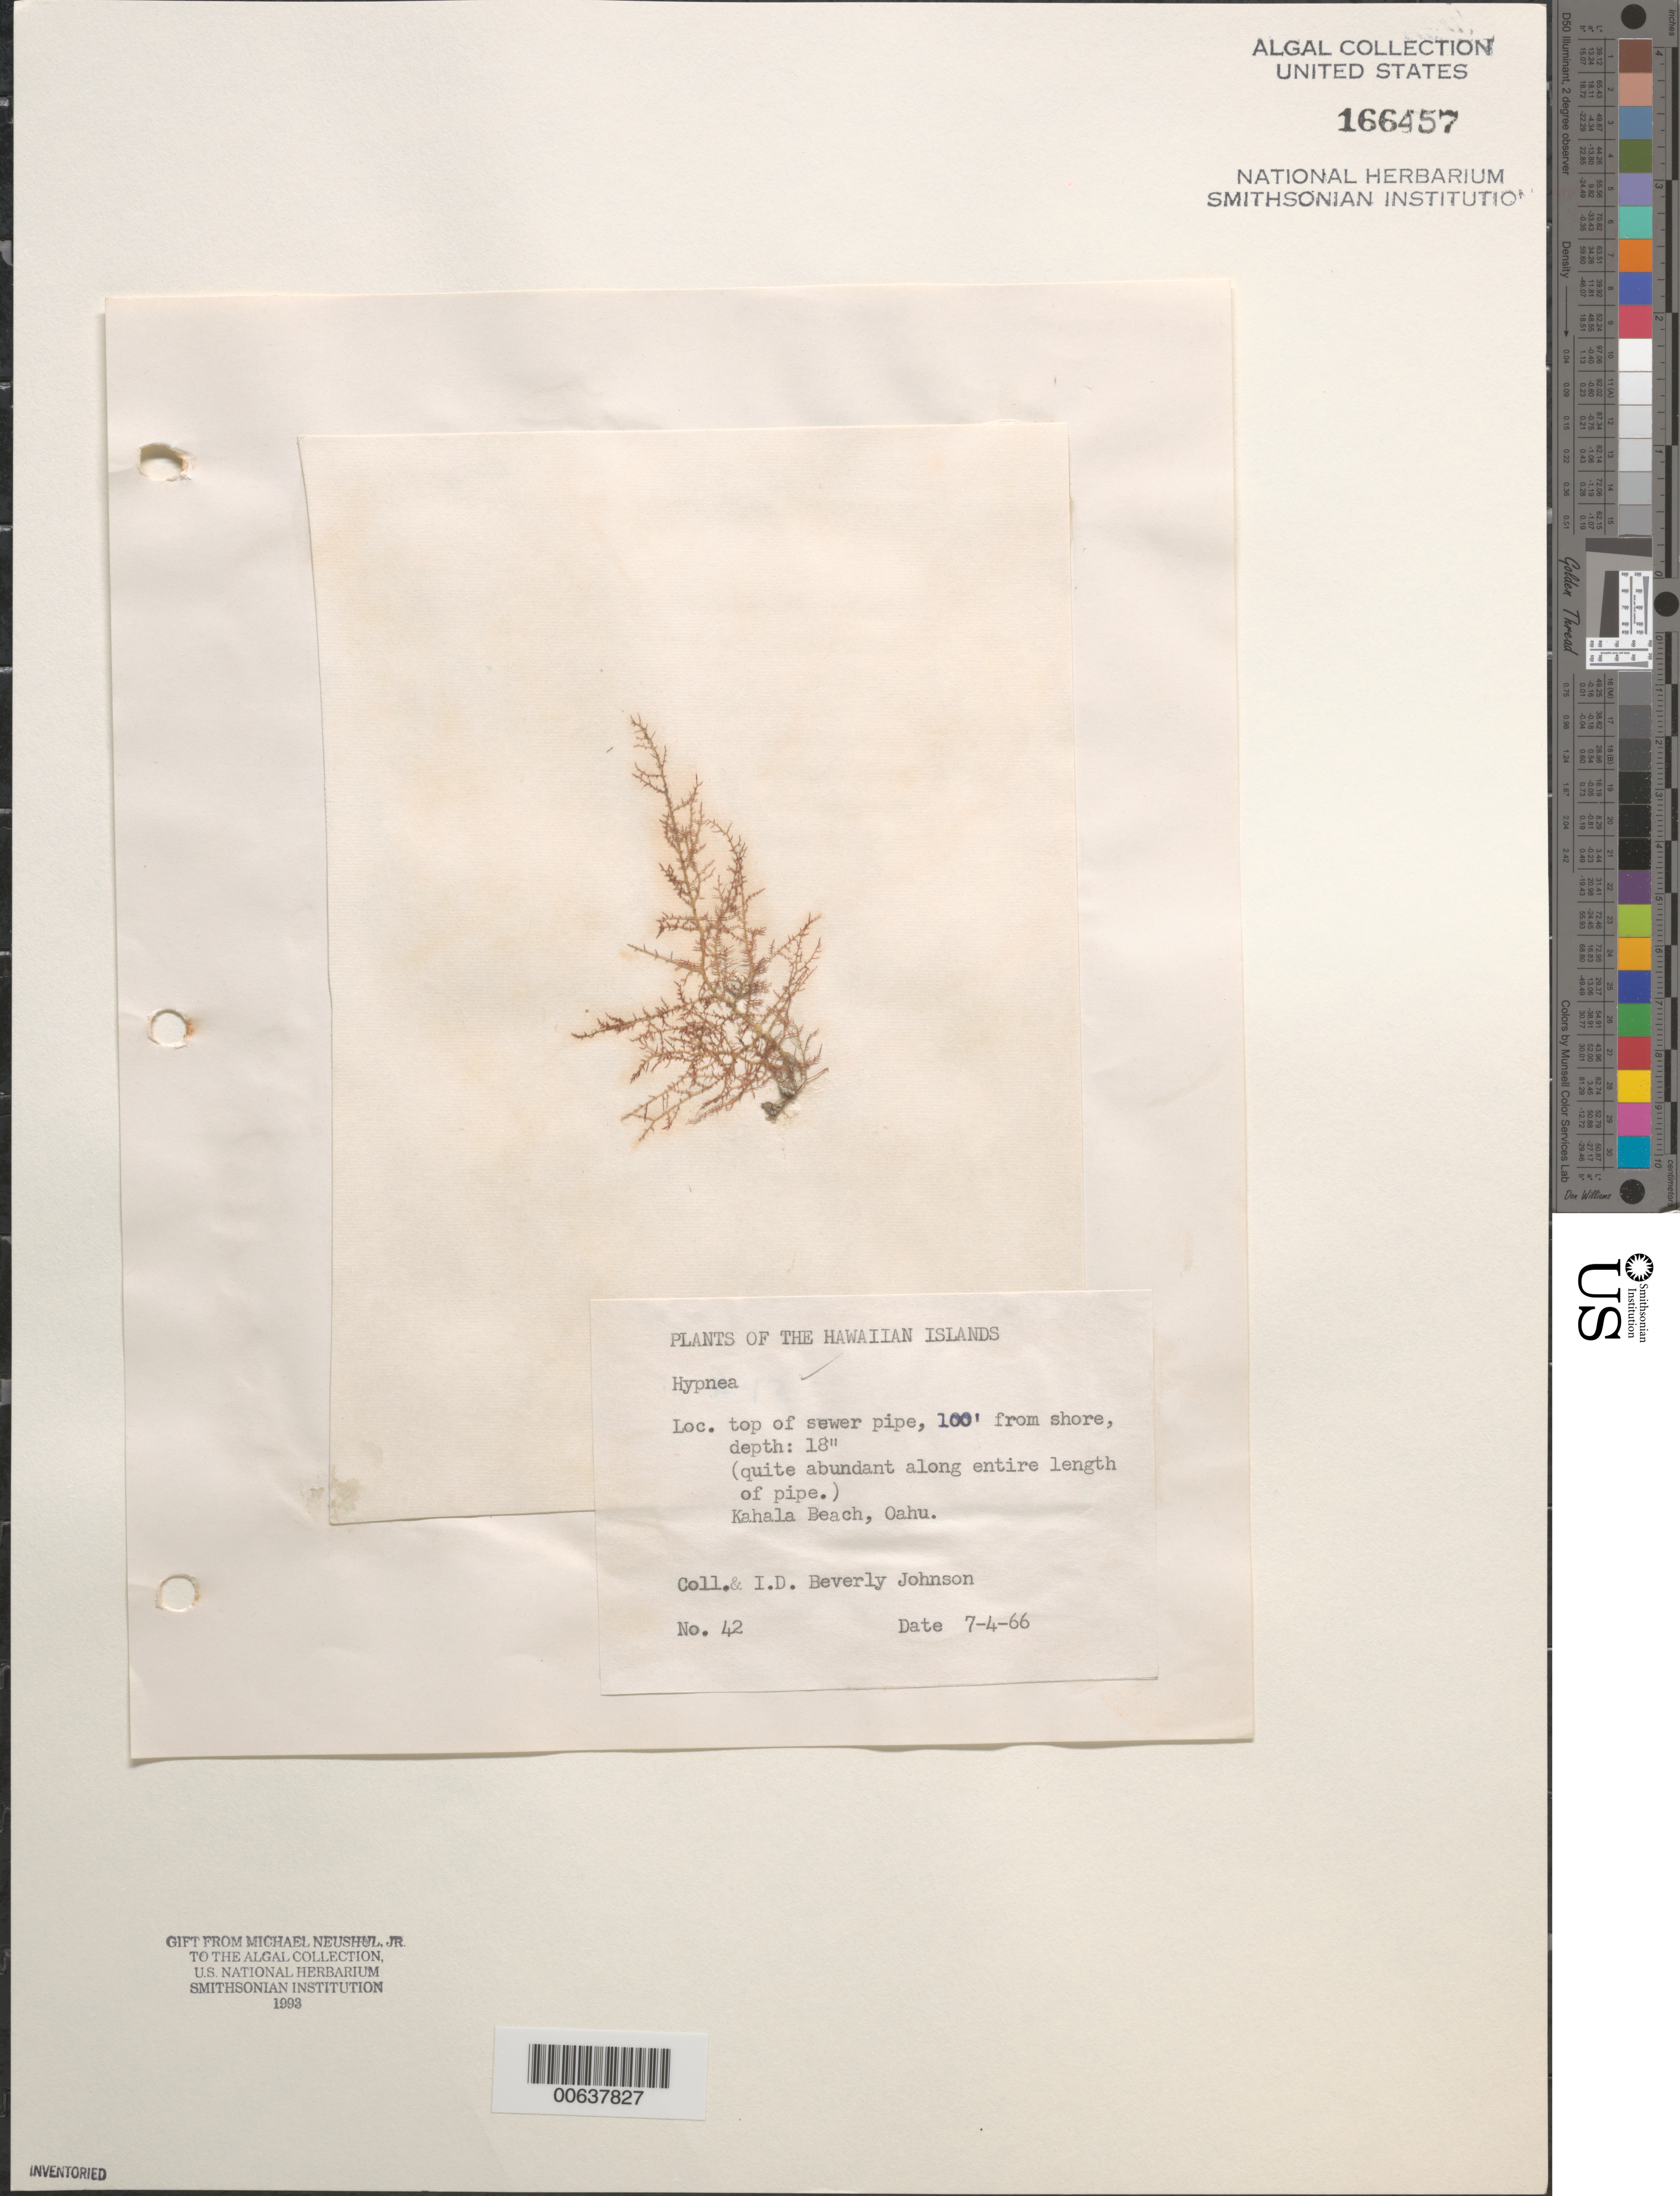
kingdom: Plantae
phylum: Rhodophyta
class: Florideophyceae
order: Gigartinales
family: Cystocloniaceae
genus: Hypnea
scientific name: Hypnea sp.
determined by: Johnson, Beverly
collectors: B. Johnson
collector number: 42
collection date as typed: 04 Jul 1966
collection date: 1966-07-04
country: United States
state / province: Hawaii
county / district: Honolulu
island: Oahu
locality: Kahala Beach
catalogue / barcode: US 166457